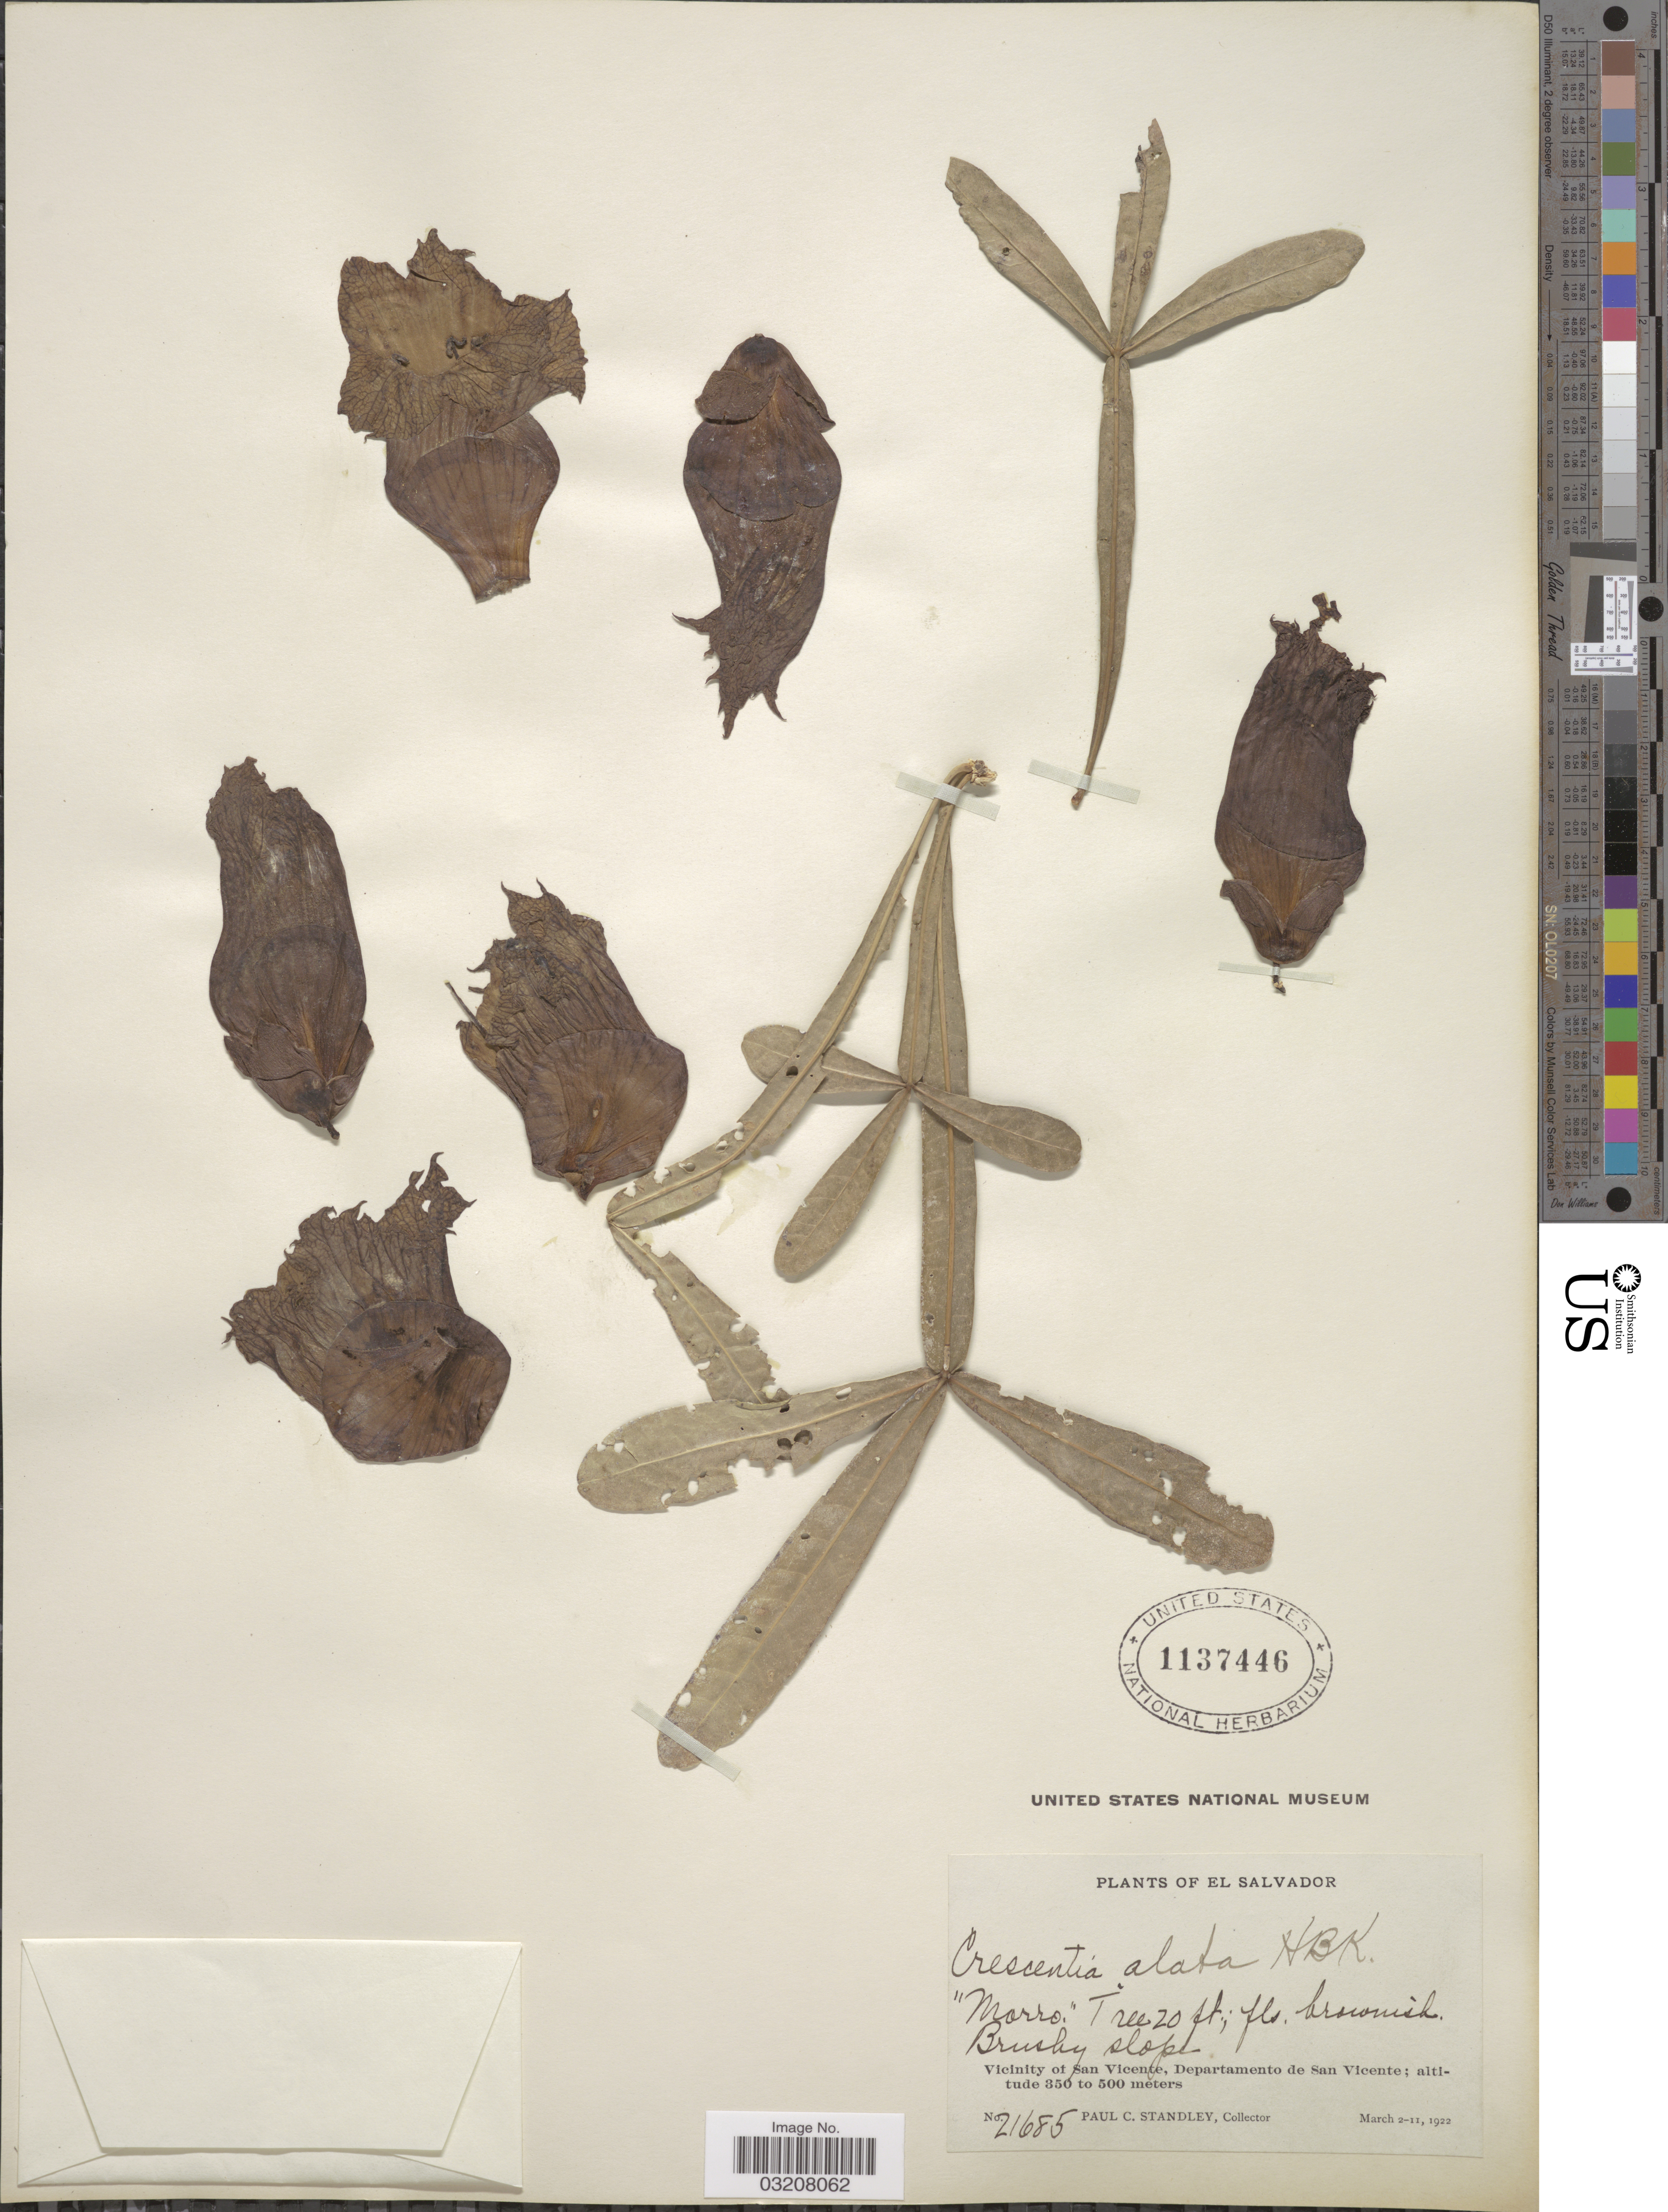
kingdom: Plantae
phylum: Tracheophyta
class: Magnoliopsida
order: Lamiales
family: Bignoniaceae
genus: Crescentia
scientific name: Crescentia alata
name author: Kunth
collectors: P. C. Standley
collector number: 21685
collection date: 1922-03-02/1922-03-11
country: El Salvador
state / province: San Vincente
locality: Vicinity of San Vicente, Departamento de San Vicente.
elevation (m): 350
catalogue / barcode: US 1137446